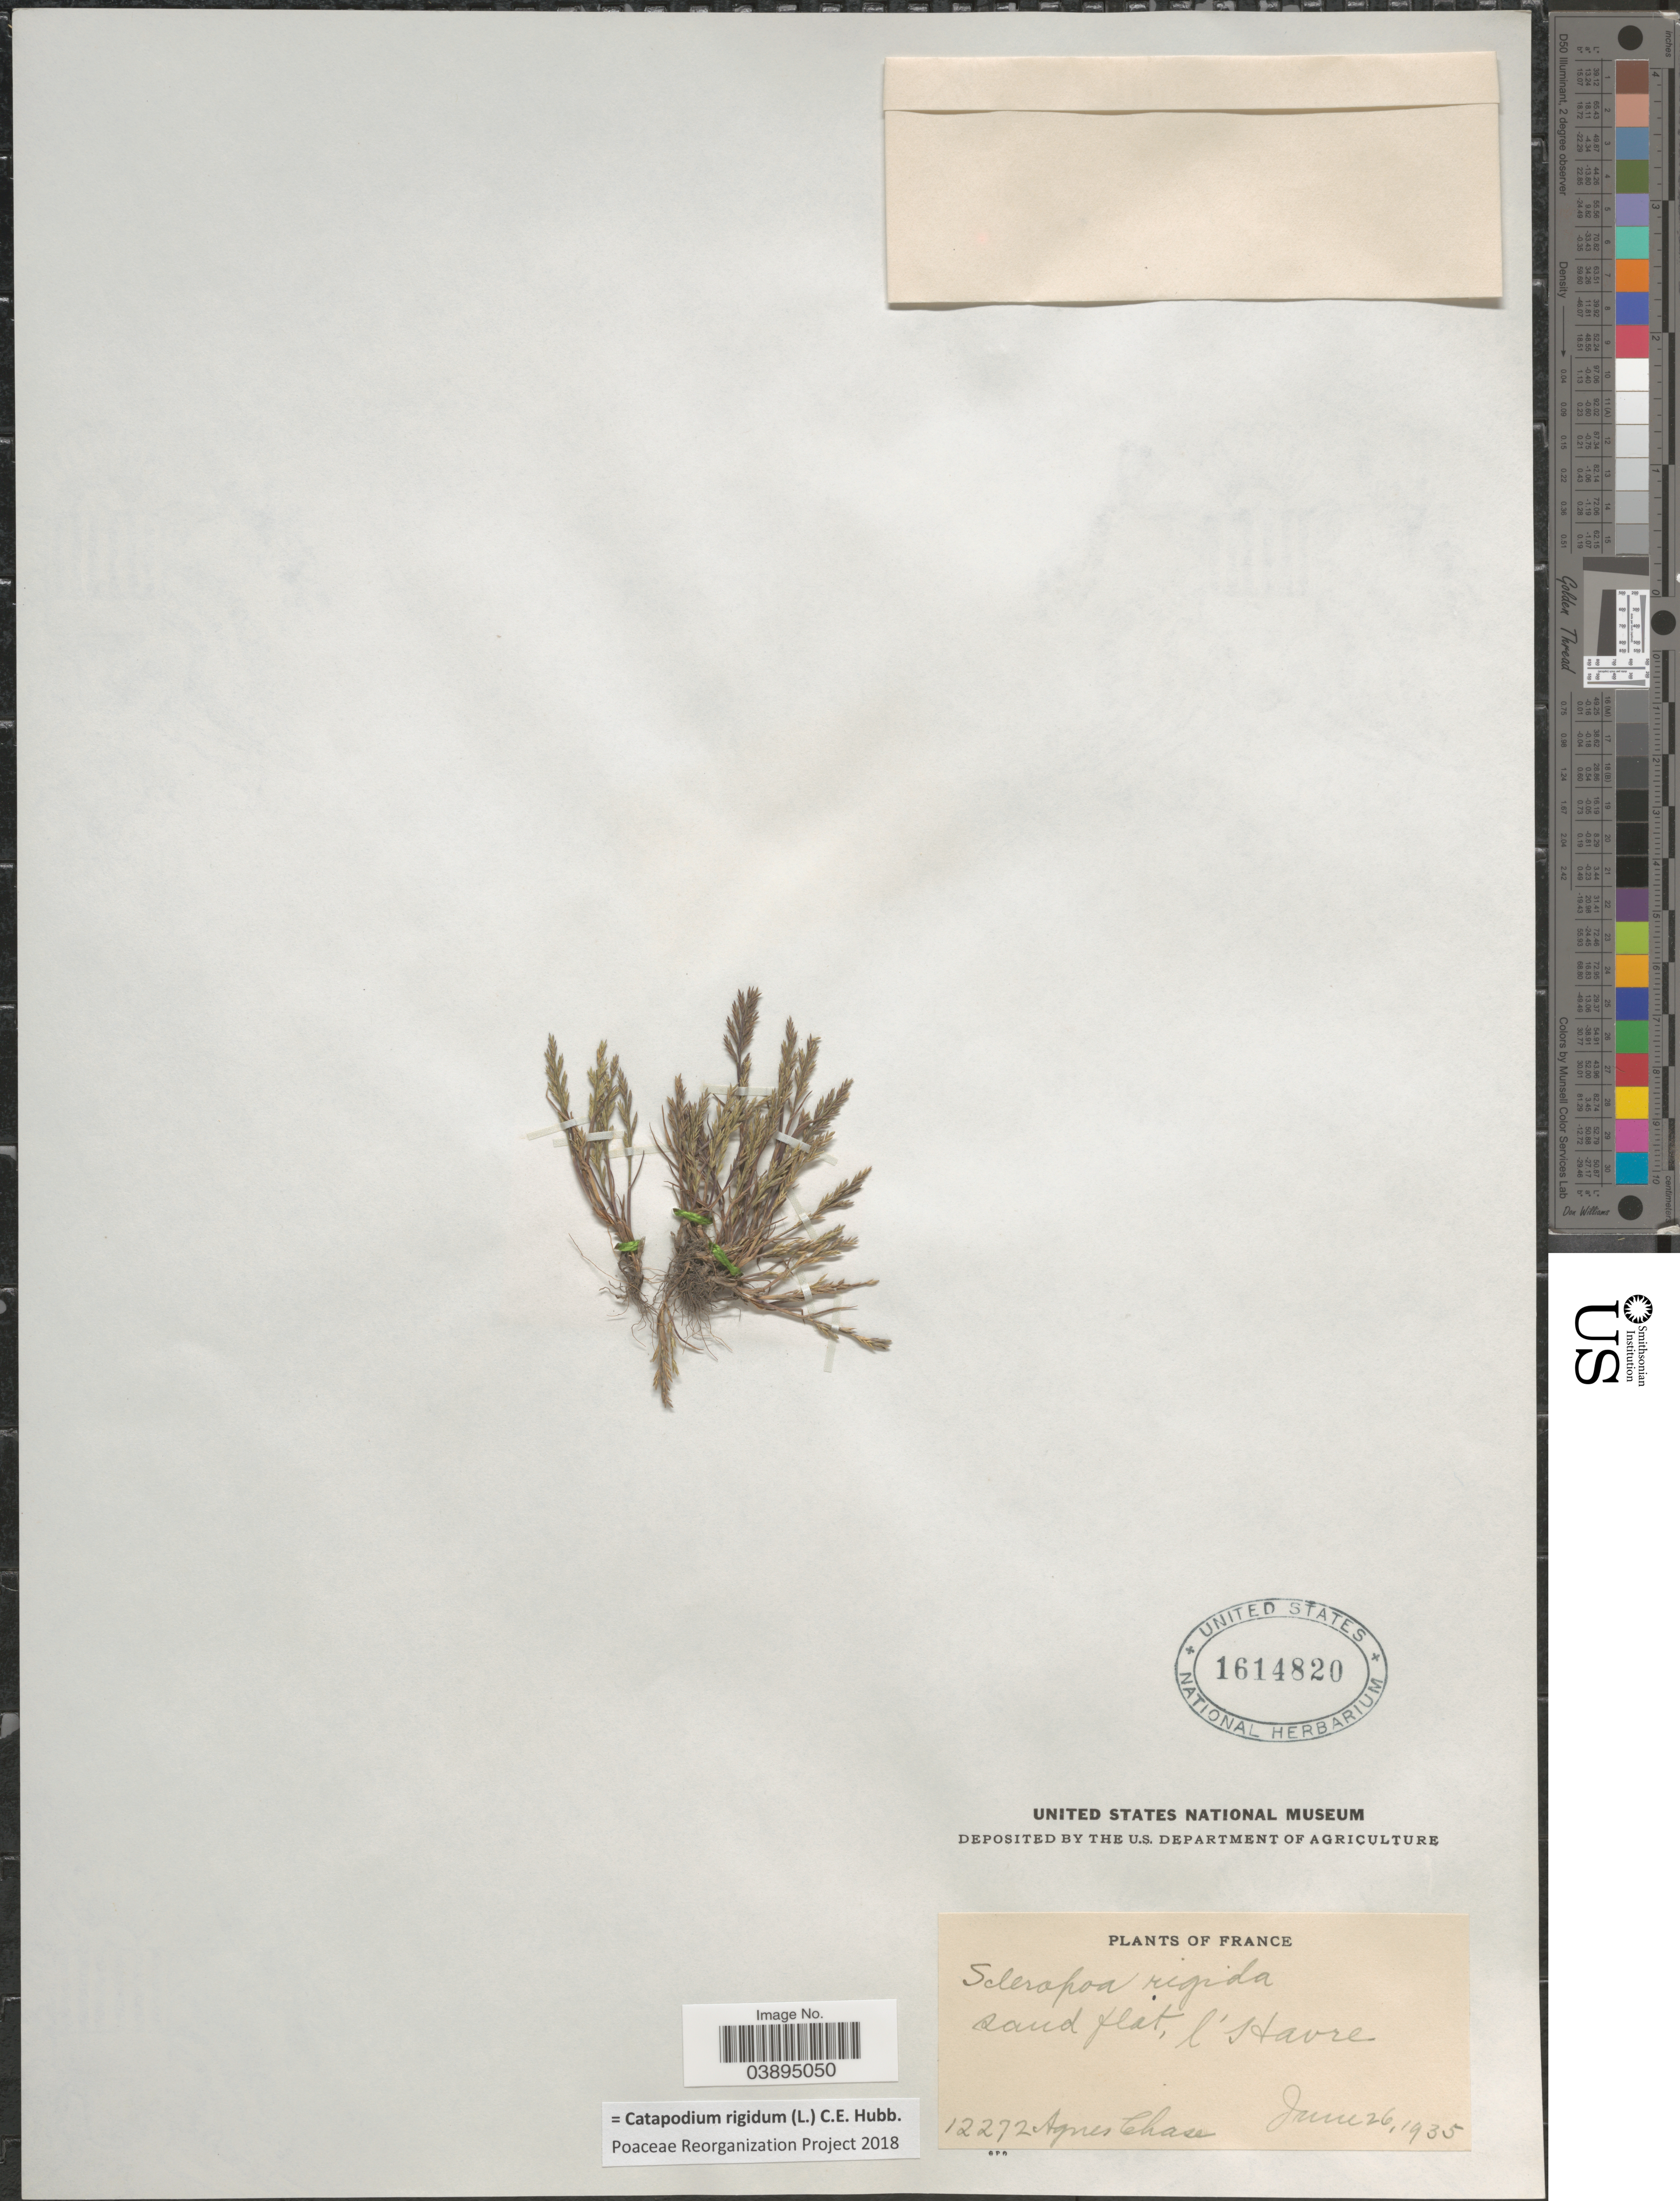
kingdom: Plantae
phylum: Tracheophyta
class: Liliopsida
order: Poales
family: Poaceae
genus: Catapodium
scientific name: Catapodium rigidum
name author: (L.) C.E. Hubb.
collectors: A. Chase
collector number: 12272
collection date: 1935-06-26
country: France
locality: Sand flat, l' Havre.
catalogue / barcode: US 1614820